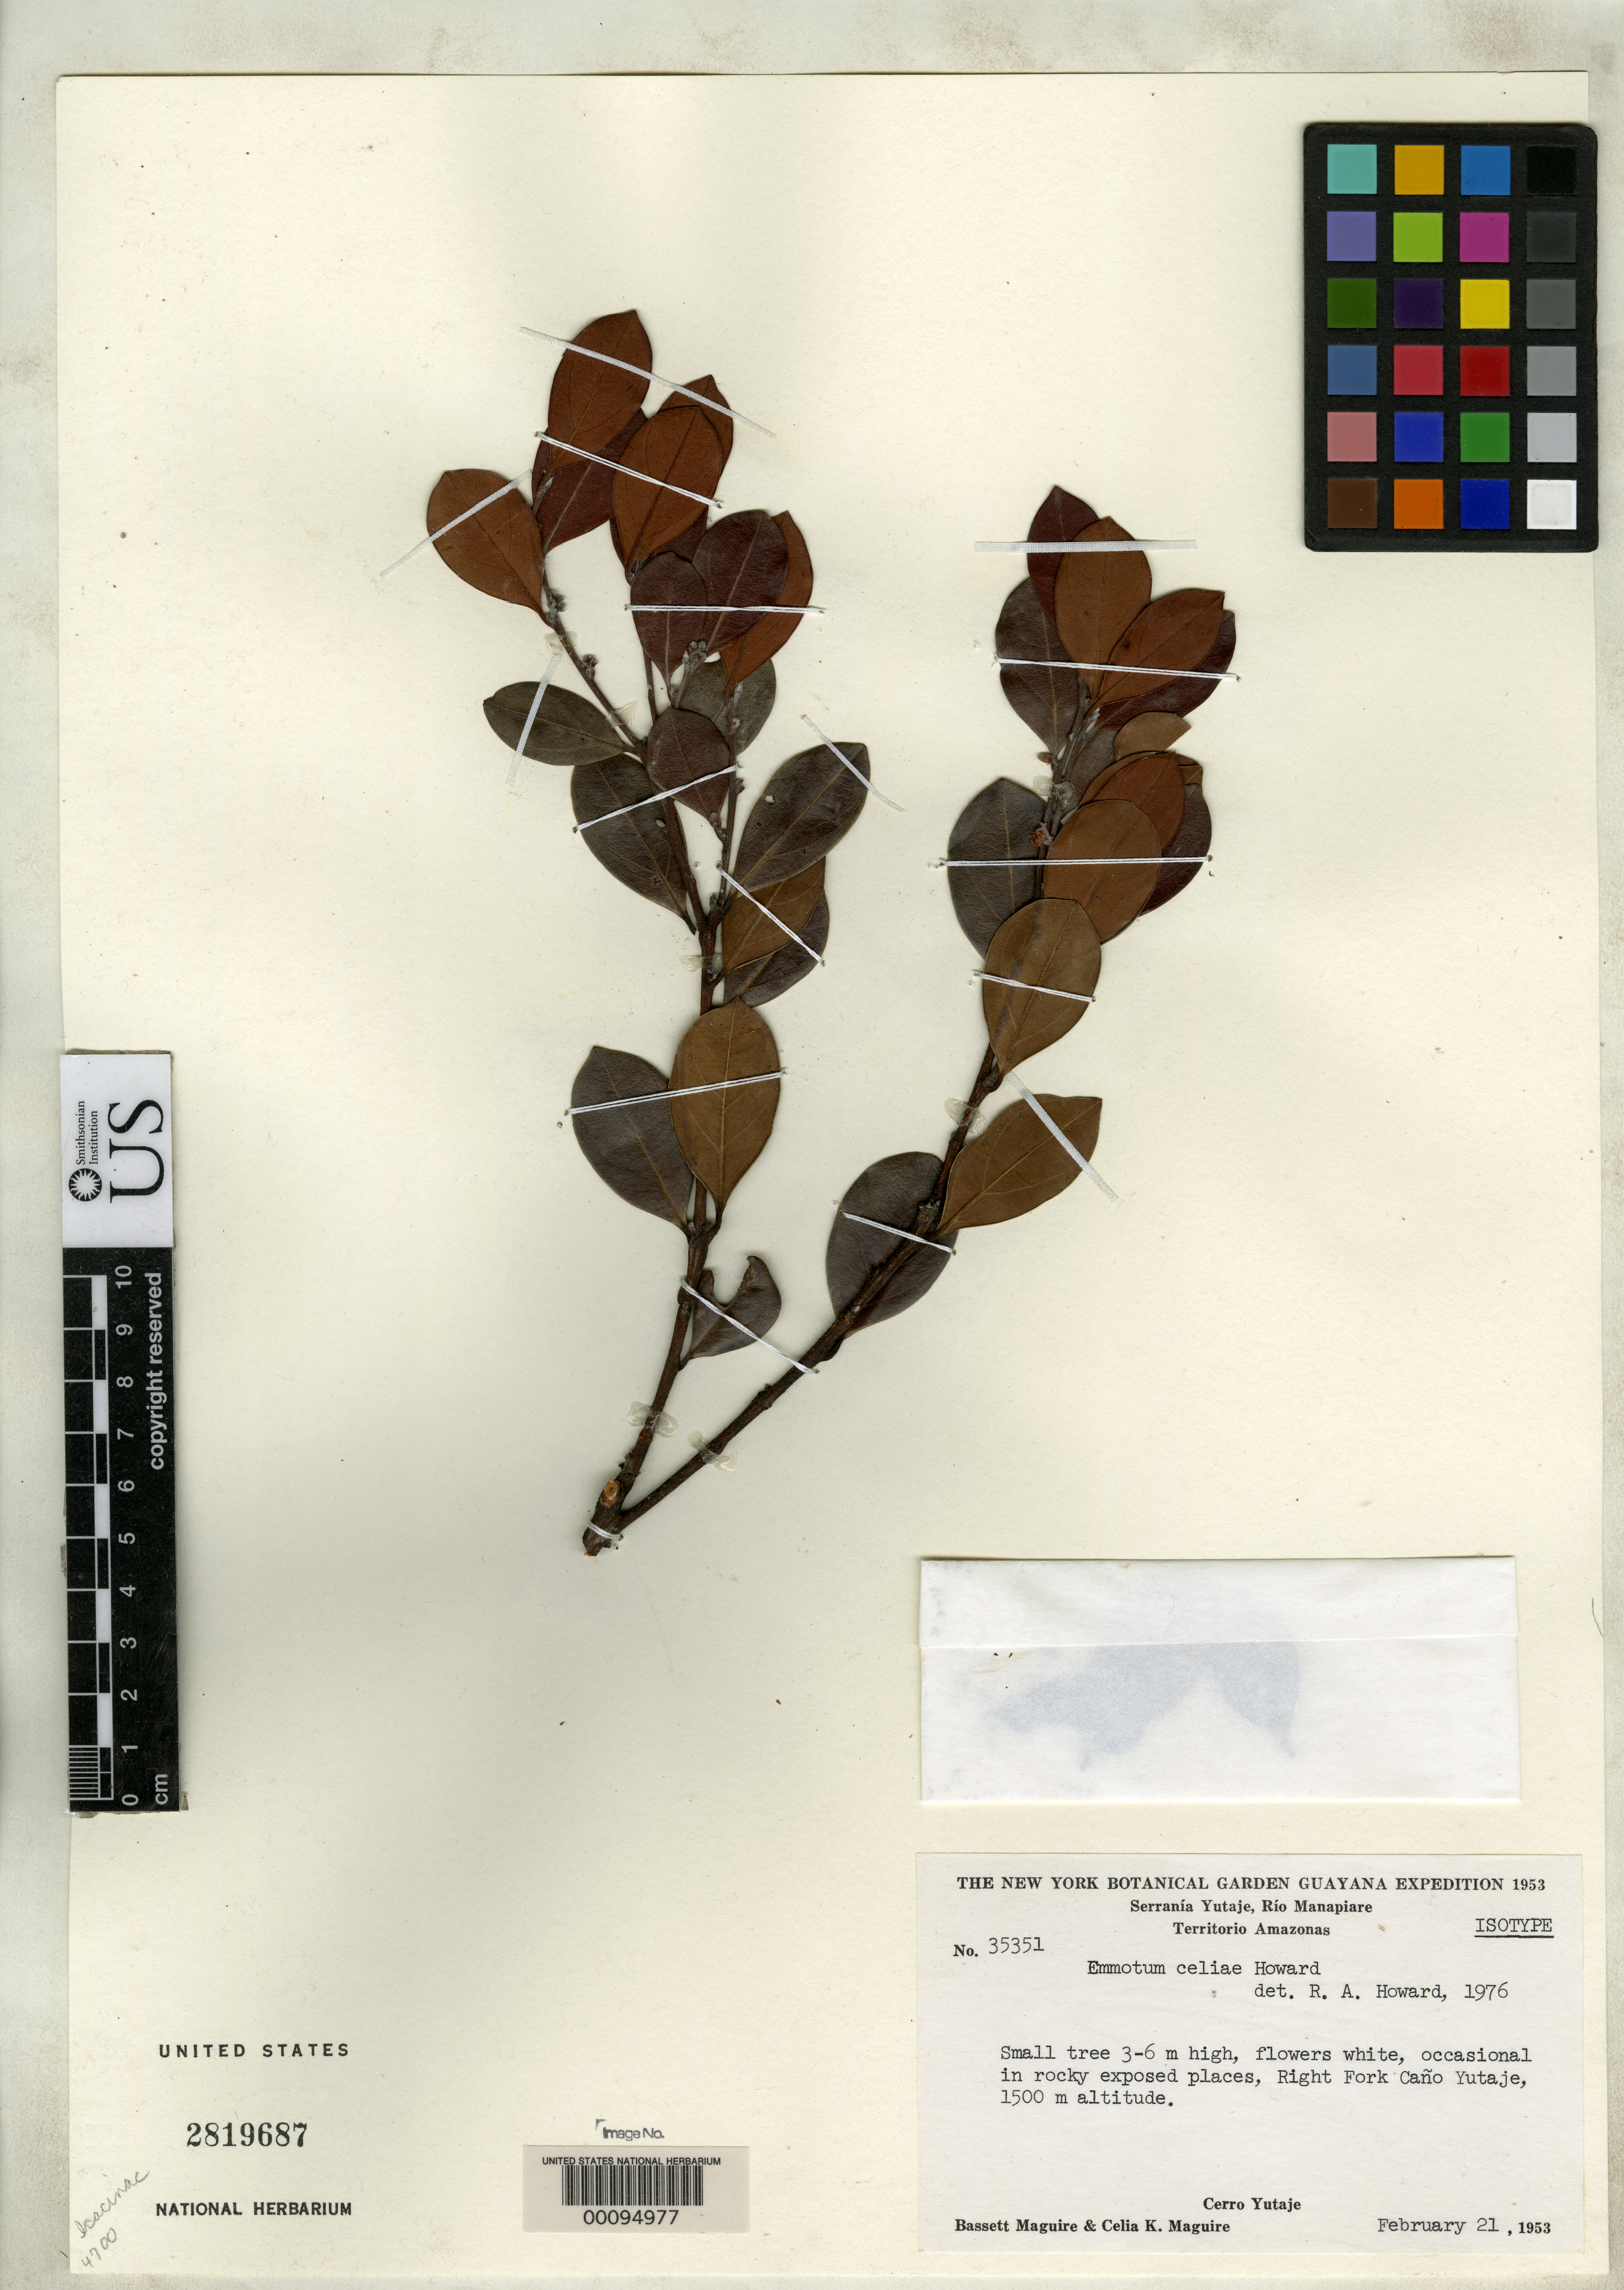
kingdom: Plantae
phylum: Tracheophyta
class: Magnoliopsida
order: Metteniusales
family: Metteniusaceae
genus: Emmotum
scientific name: Emmotum celiae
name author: R.A. Howard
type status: Isotype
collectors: B. Maguire & C. K. Maguire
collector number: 35351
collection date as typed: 21 Feb 1953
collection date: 1953-02-21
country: Venezuela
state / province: Amazonas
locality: Right fork Cano Yutaje.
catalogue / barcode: US 2819687